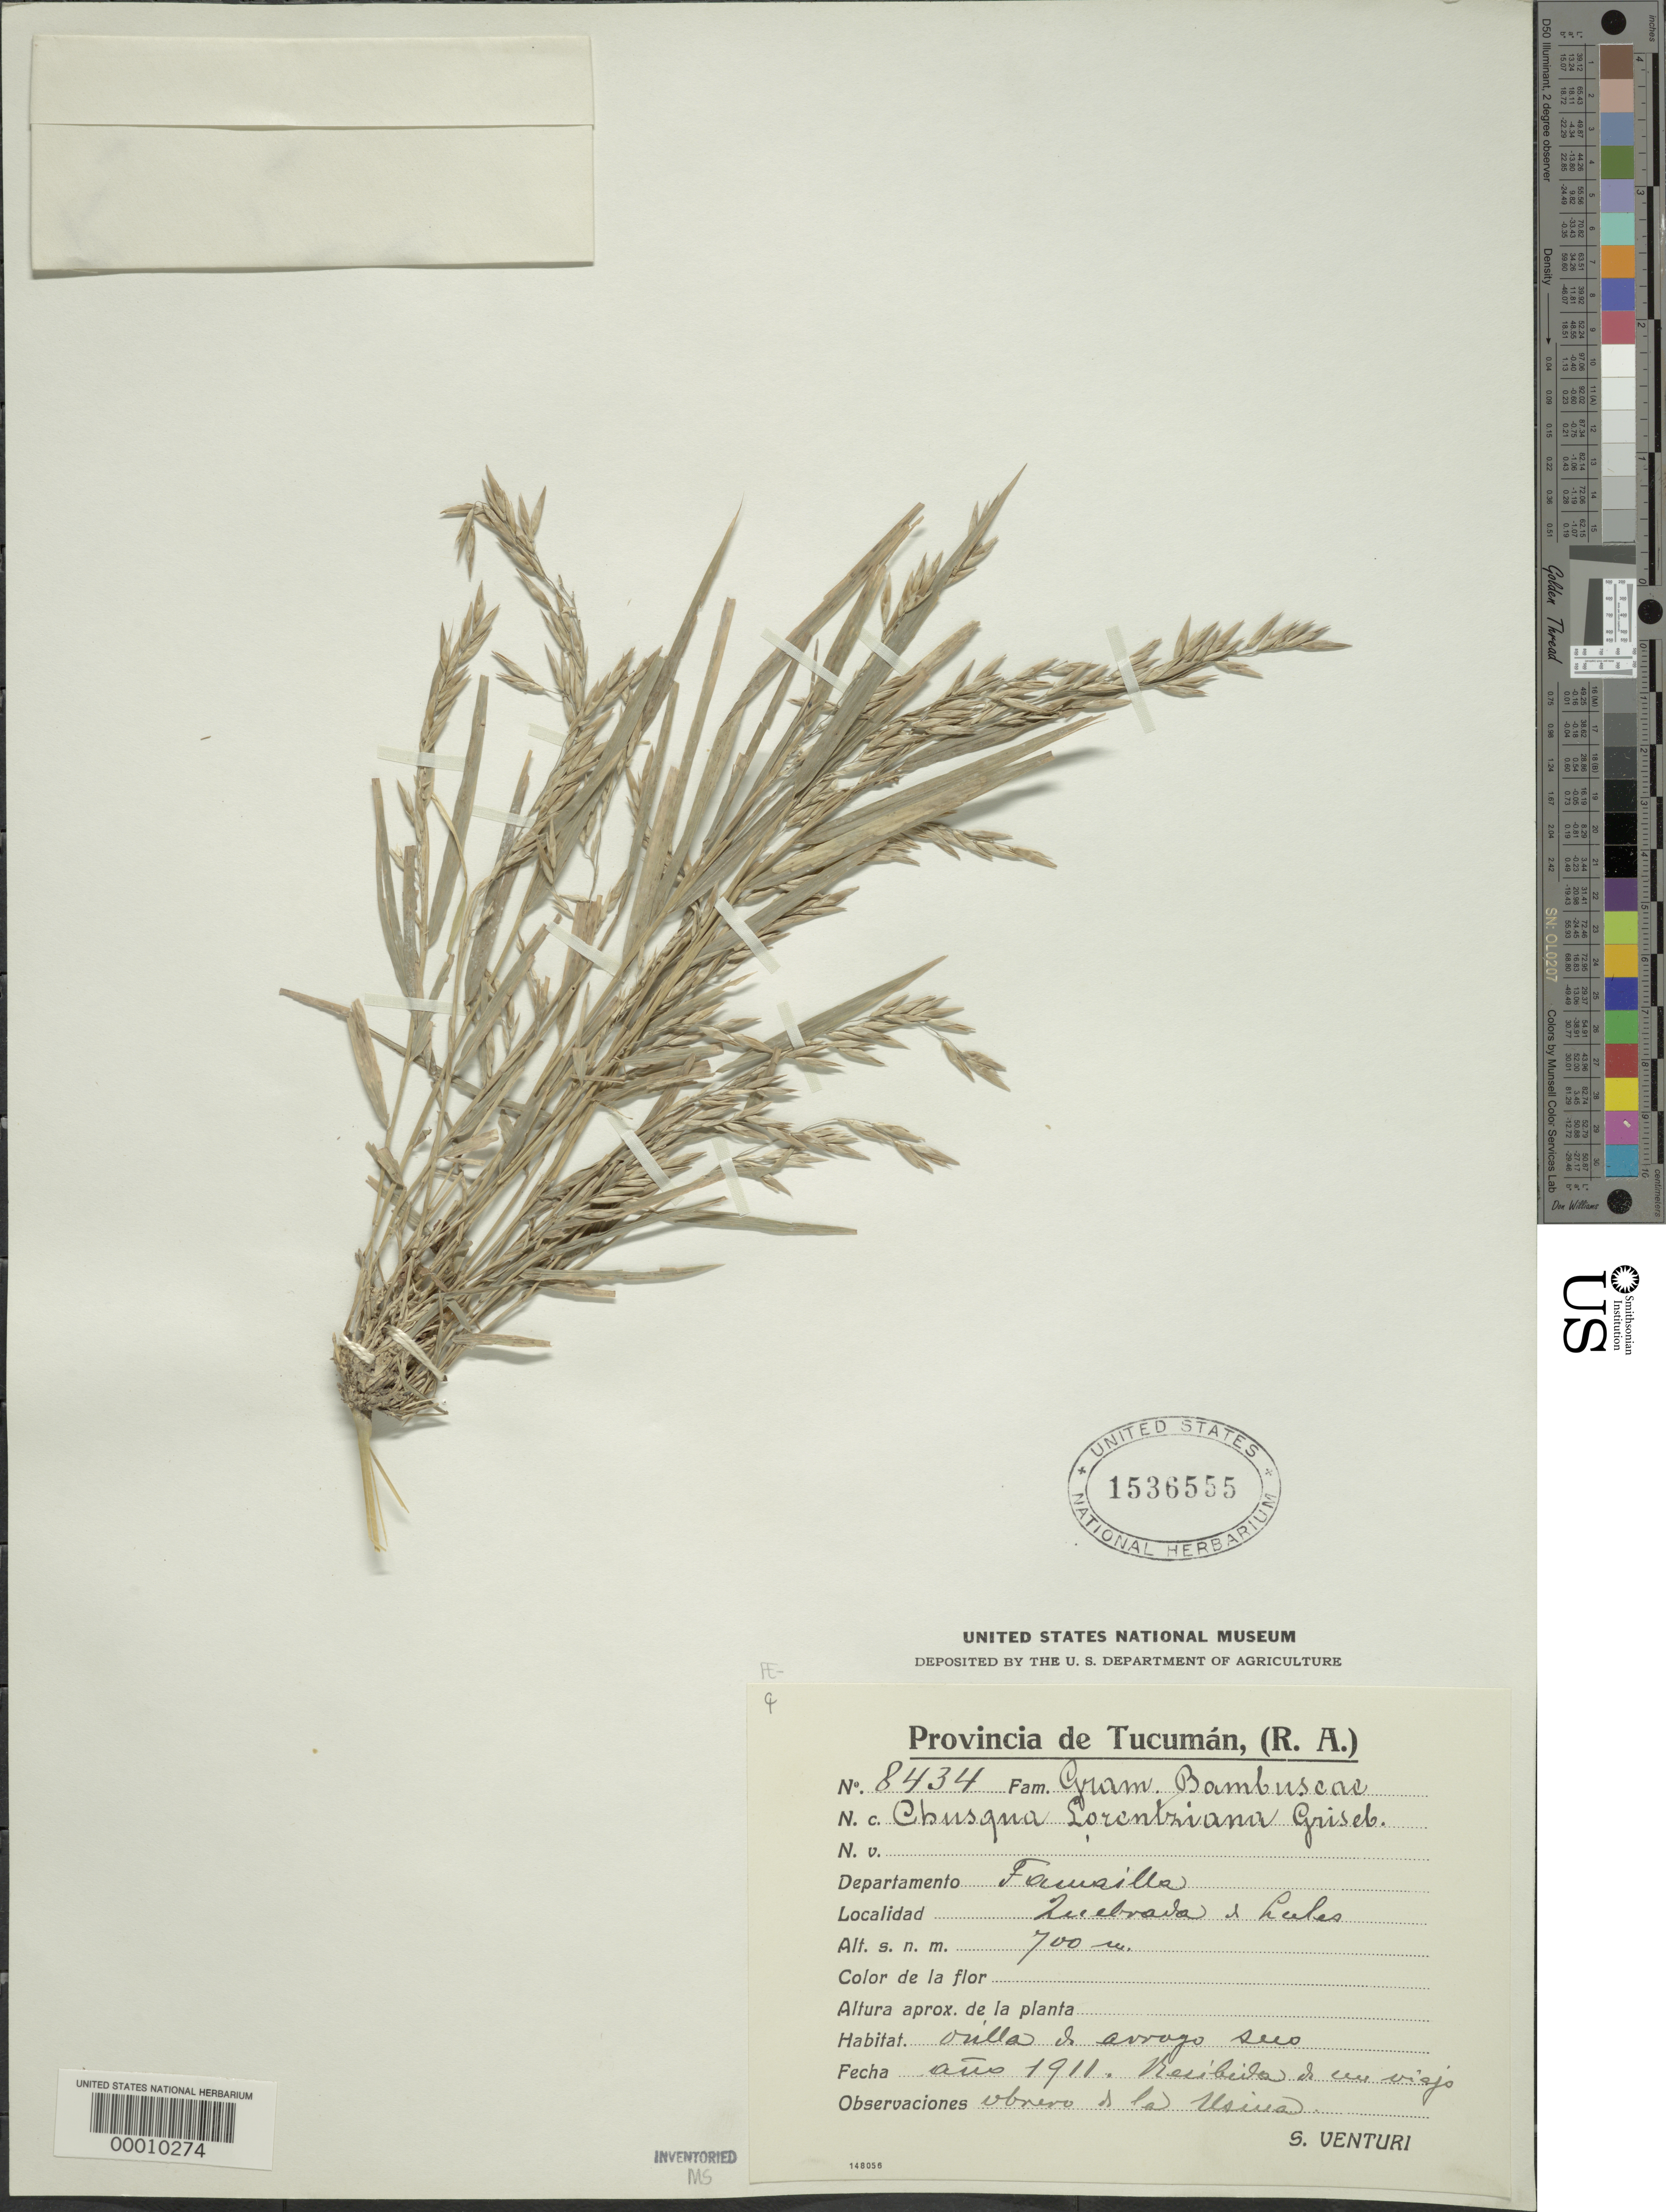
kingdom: Plantae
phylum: Tracheophyta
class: Liliopsida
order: Poales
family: Poaceae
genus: Chusquea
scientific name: Chusquea lorentziana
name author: Griseb.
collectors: S. Venturi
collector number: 8434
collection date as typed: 1911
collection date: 1911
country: Argentina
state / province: Tucumán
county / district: Famaillá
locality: Dept. Fauisills, Quebrada de Cules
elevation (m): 700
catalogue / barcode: US 1536555